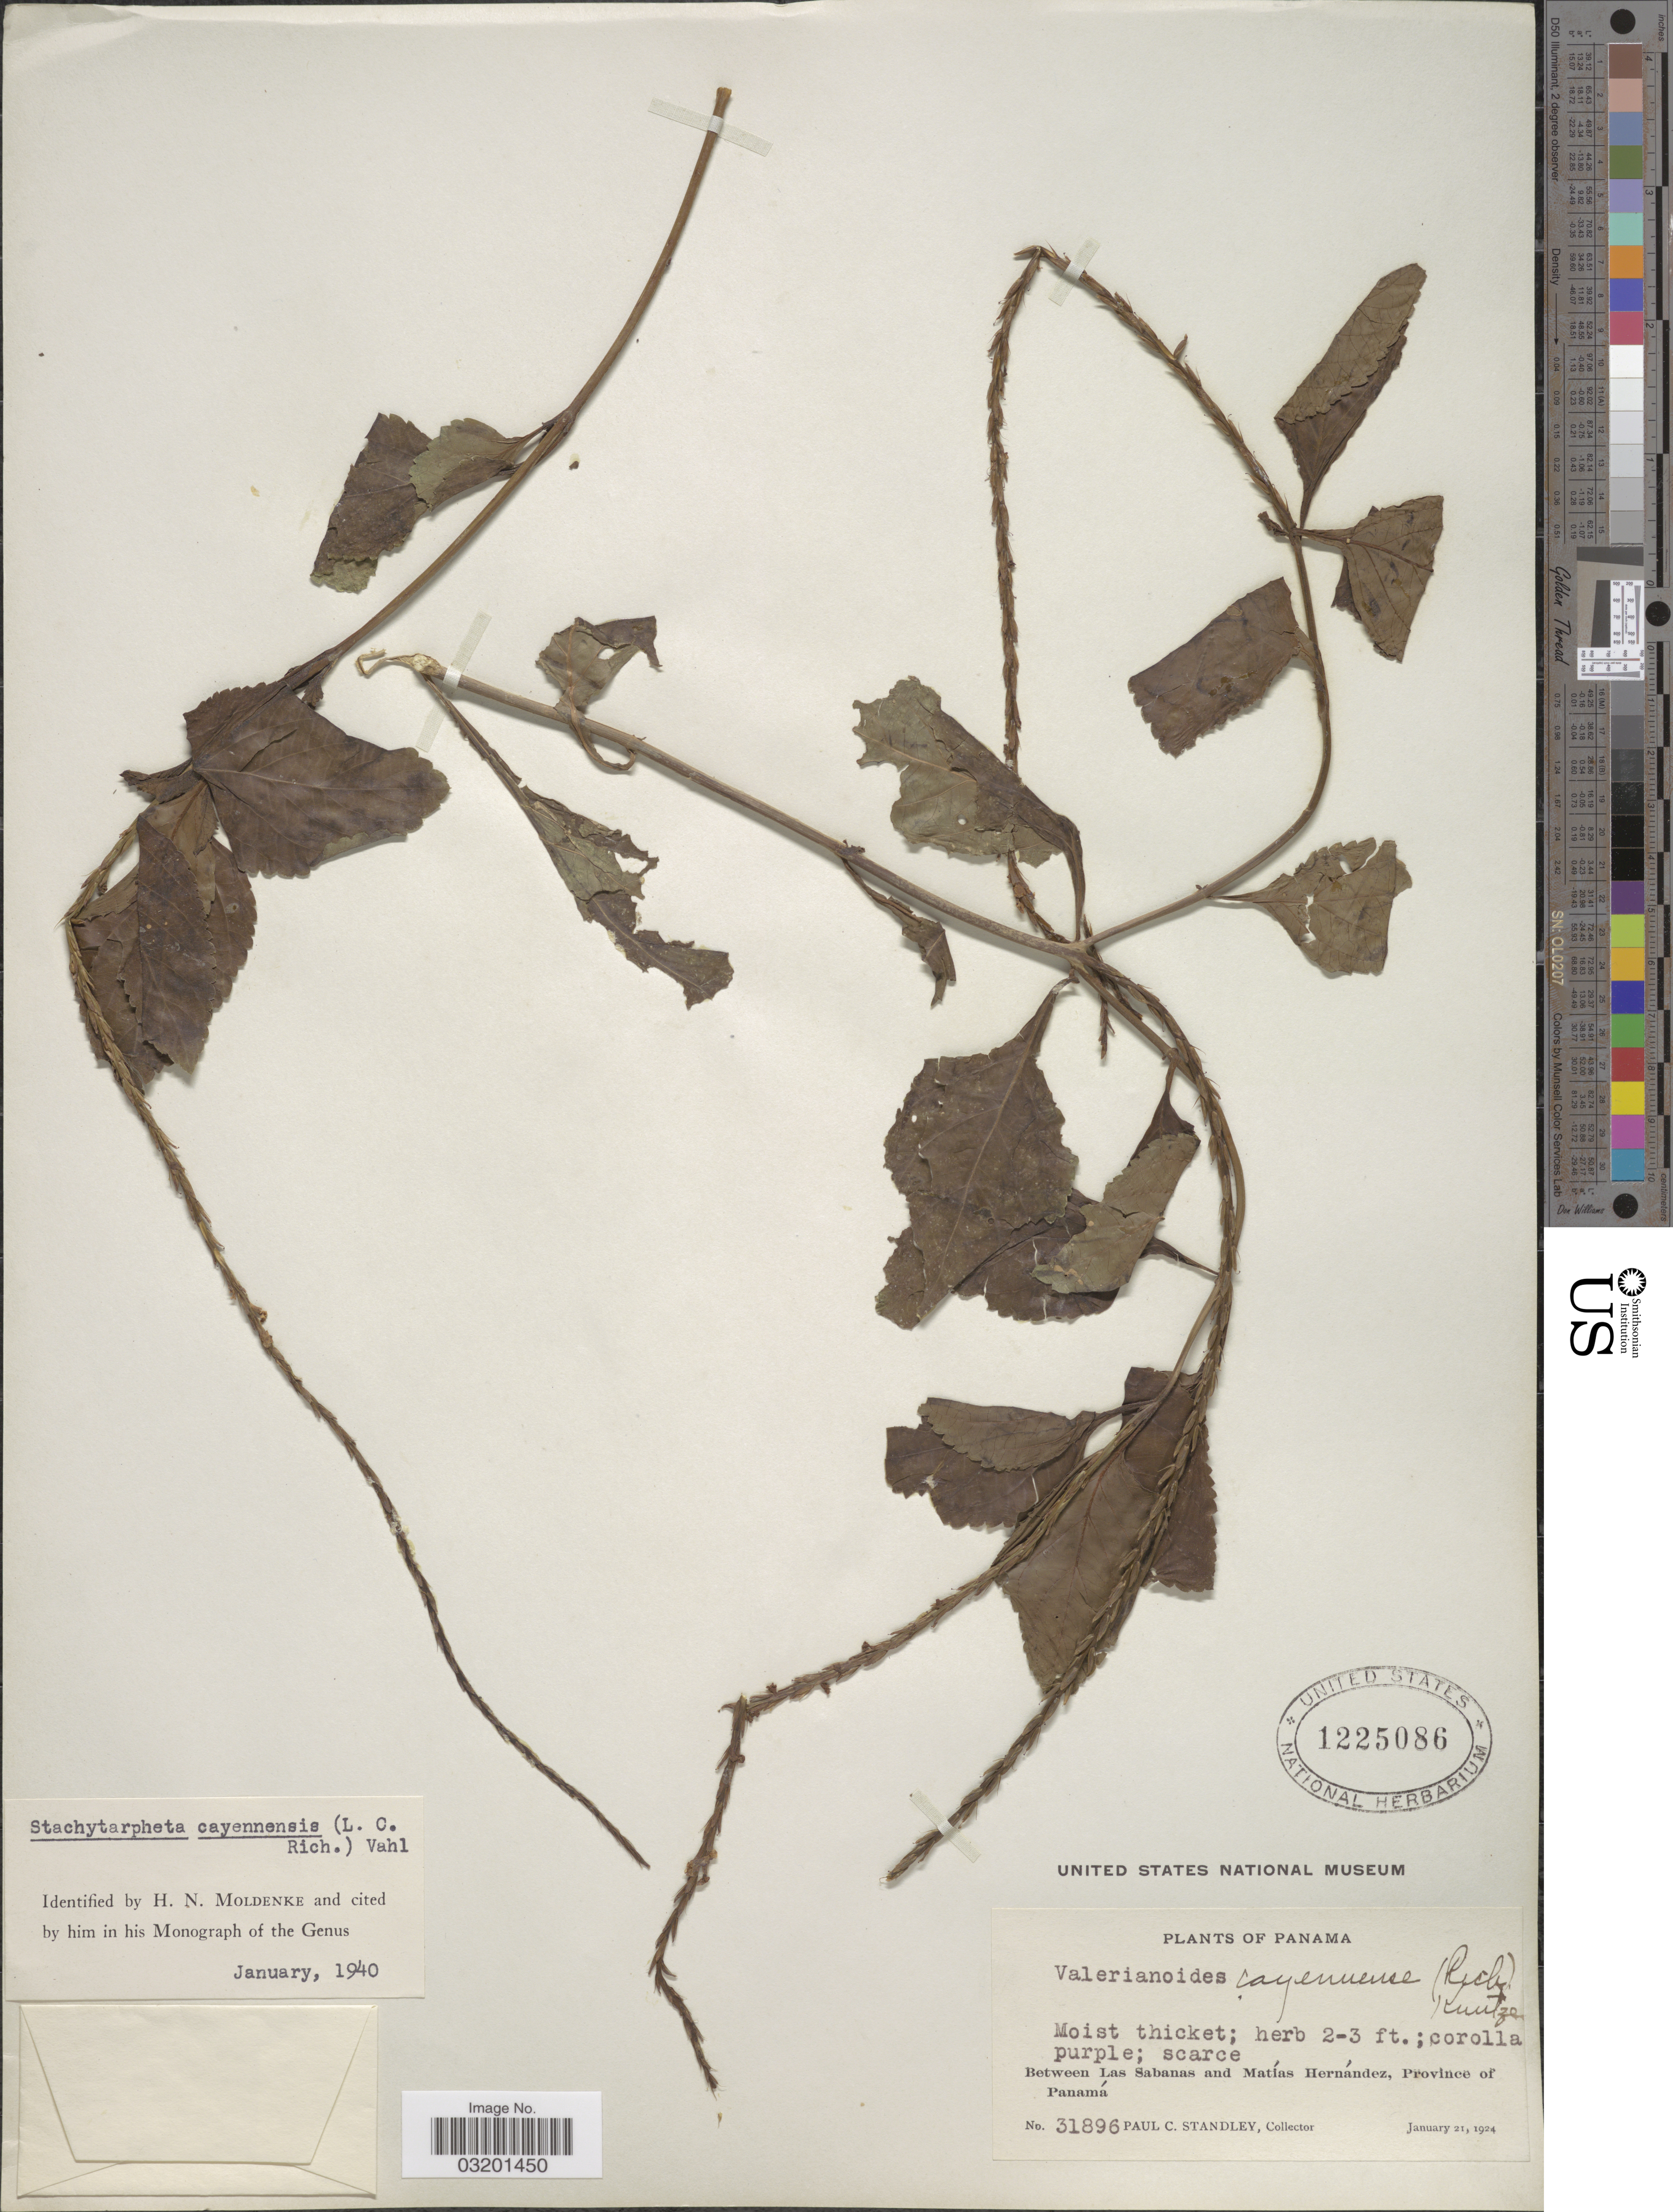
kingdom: Plantae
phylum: Tracheophyta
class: Magnoliopsida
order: Lamiales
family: Verbenaceae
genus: Stachytarpheta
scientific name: Stachytarpheta cayennensis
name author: (Rich.) Vahl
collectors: P. C. Standley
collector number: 31896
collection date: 1924-01-21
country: Panama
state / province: Panamá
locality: Between Las Sabanas and Matías Hernández.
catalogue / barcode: US 1225086